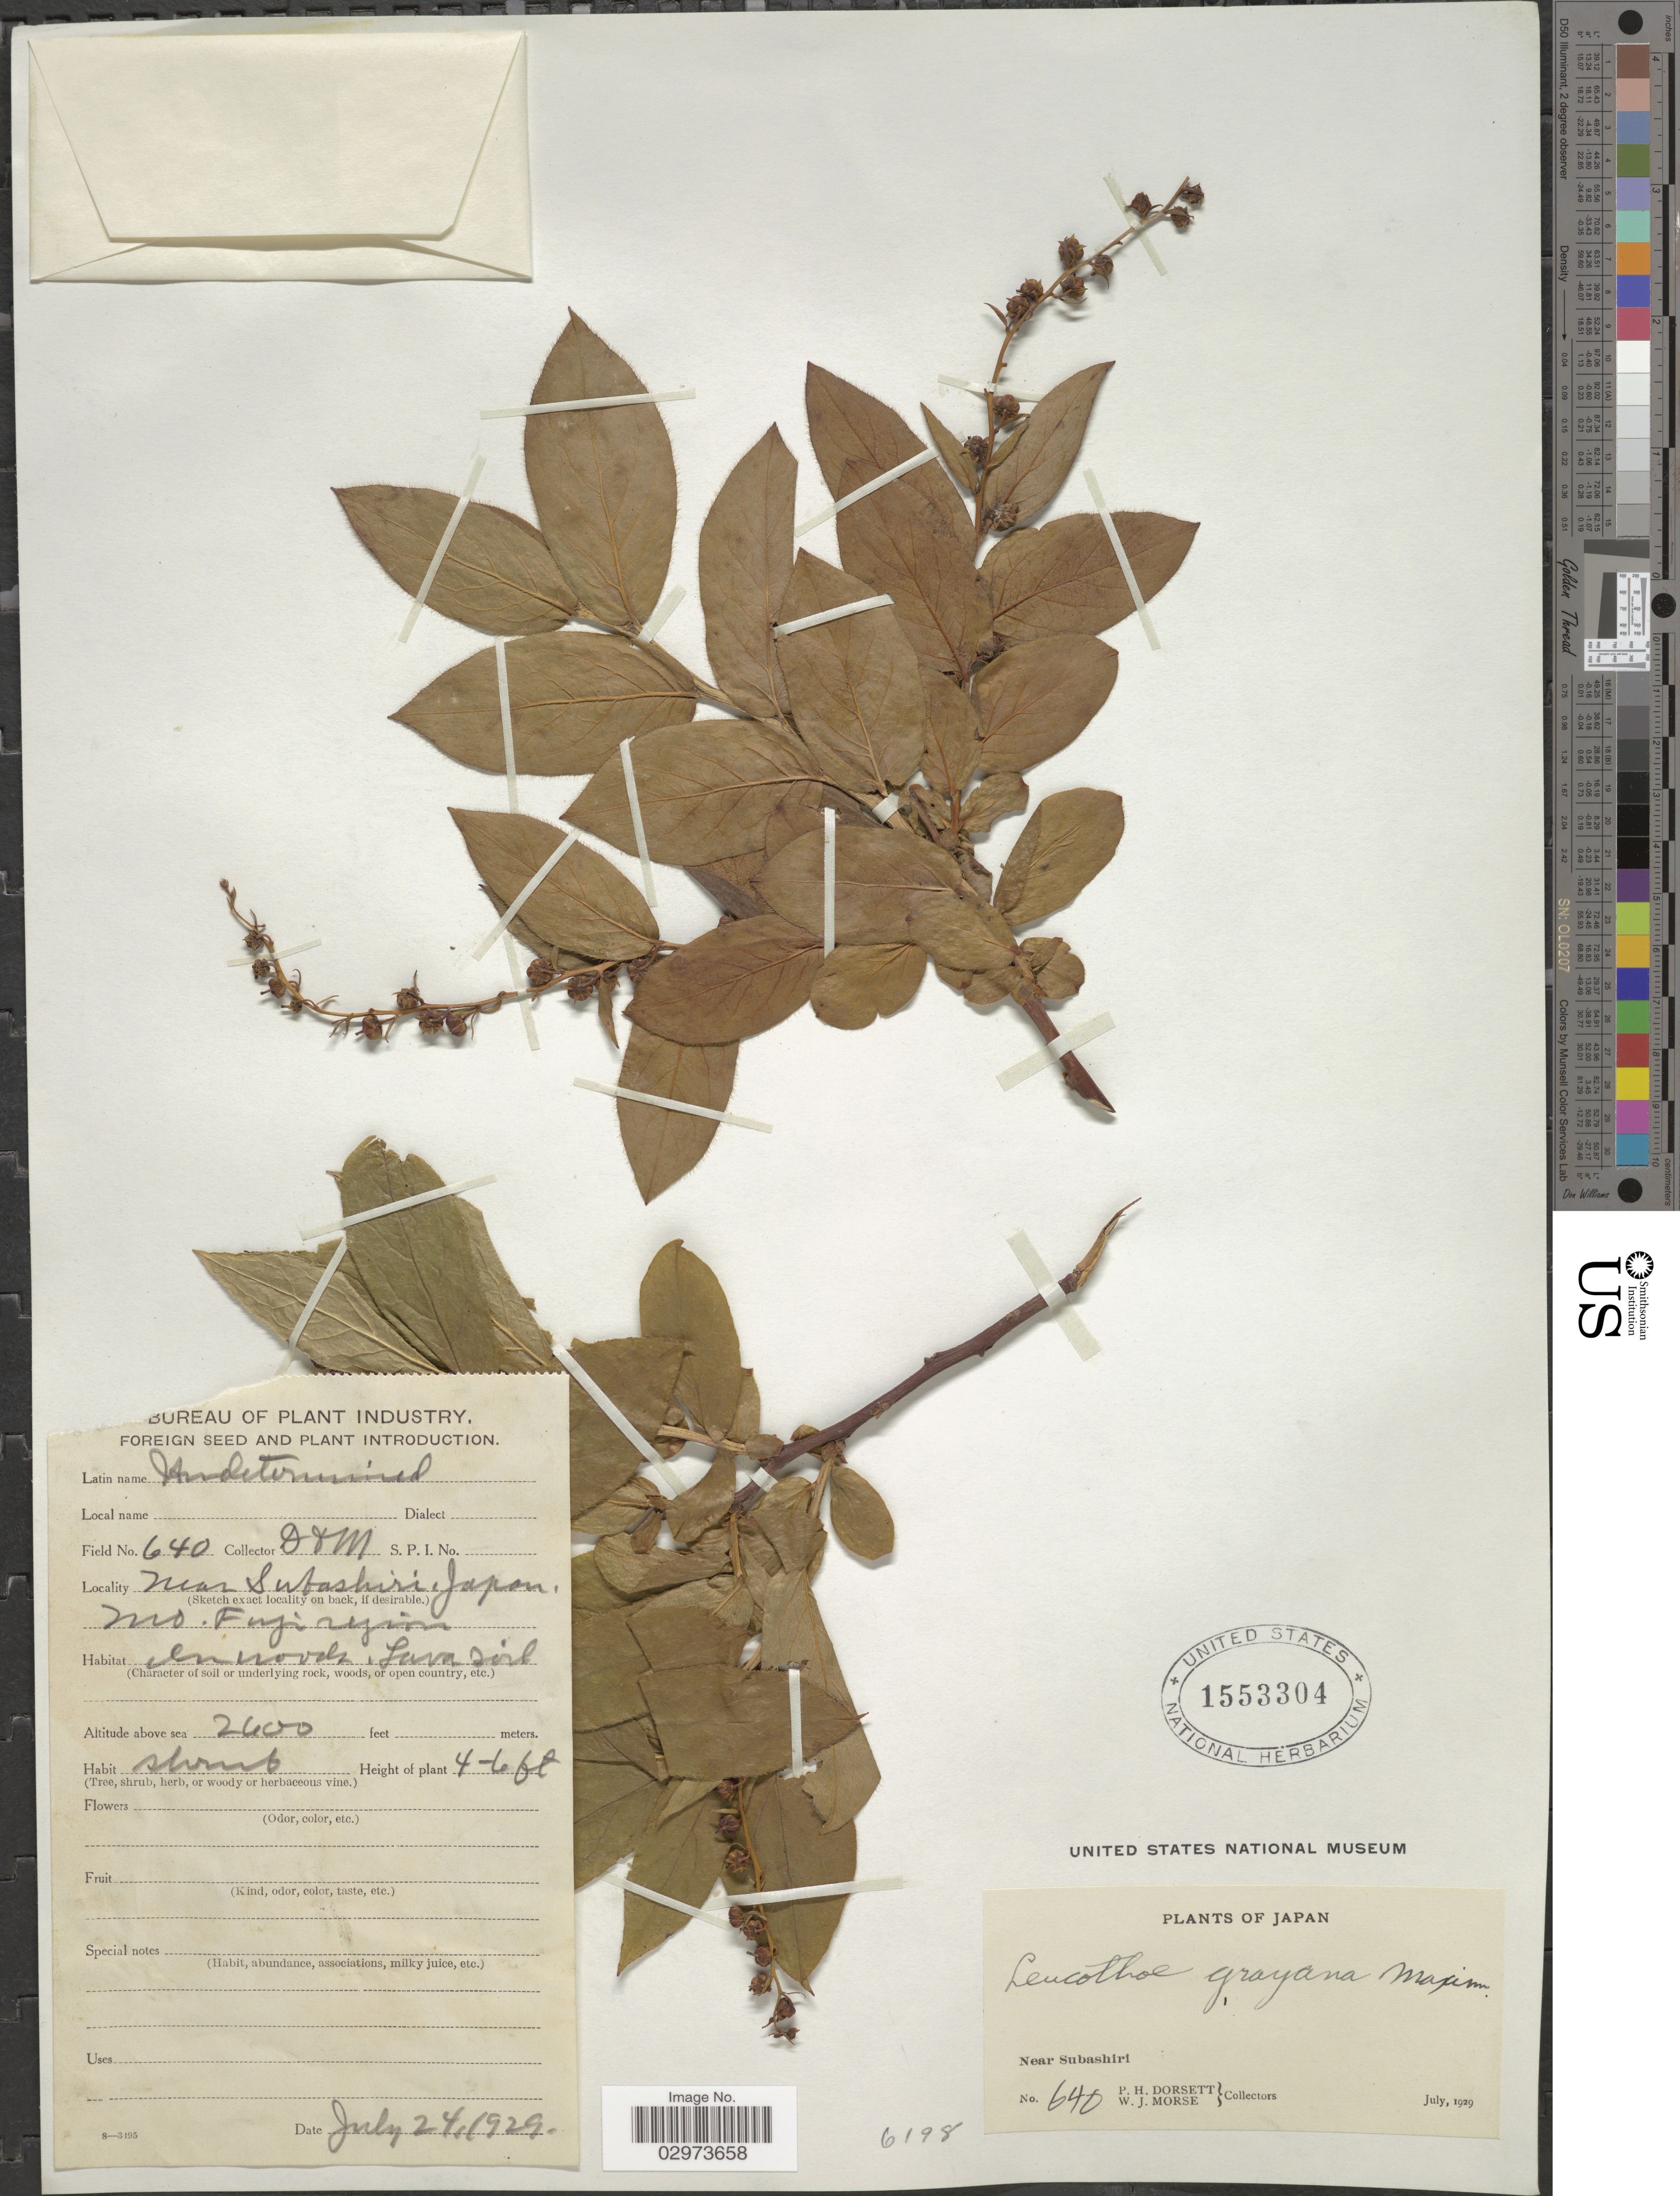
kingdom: Plantae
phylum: Tracheophyta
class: Magnoliopsida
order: Ericales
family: Ericaceae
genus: Leucothoe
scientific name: Leucothoë grayana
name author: Maxim.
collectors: P. H. Dorsett & W. J. Morse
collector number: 640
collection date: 1929-07-24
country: Japan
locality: Near Subashiri. Mt. Fuji region.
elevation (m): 732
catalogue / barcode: US 1553304